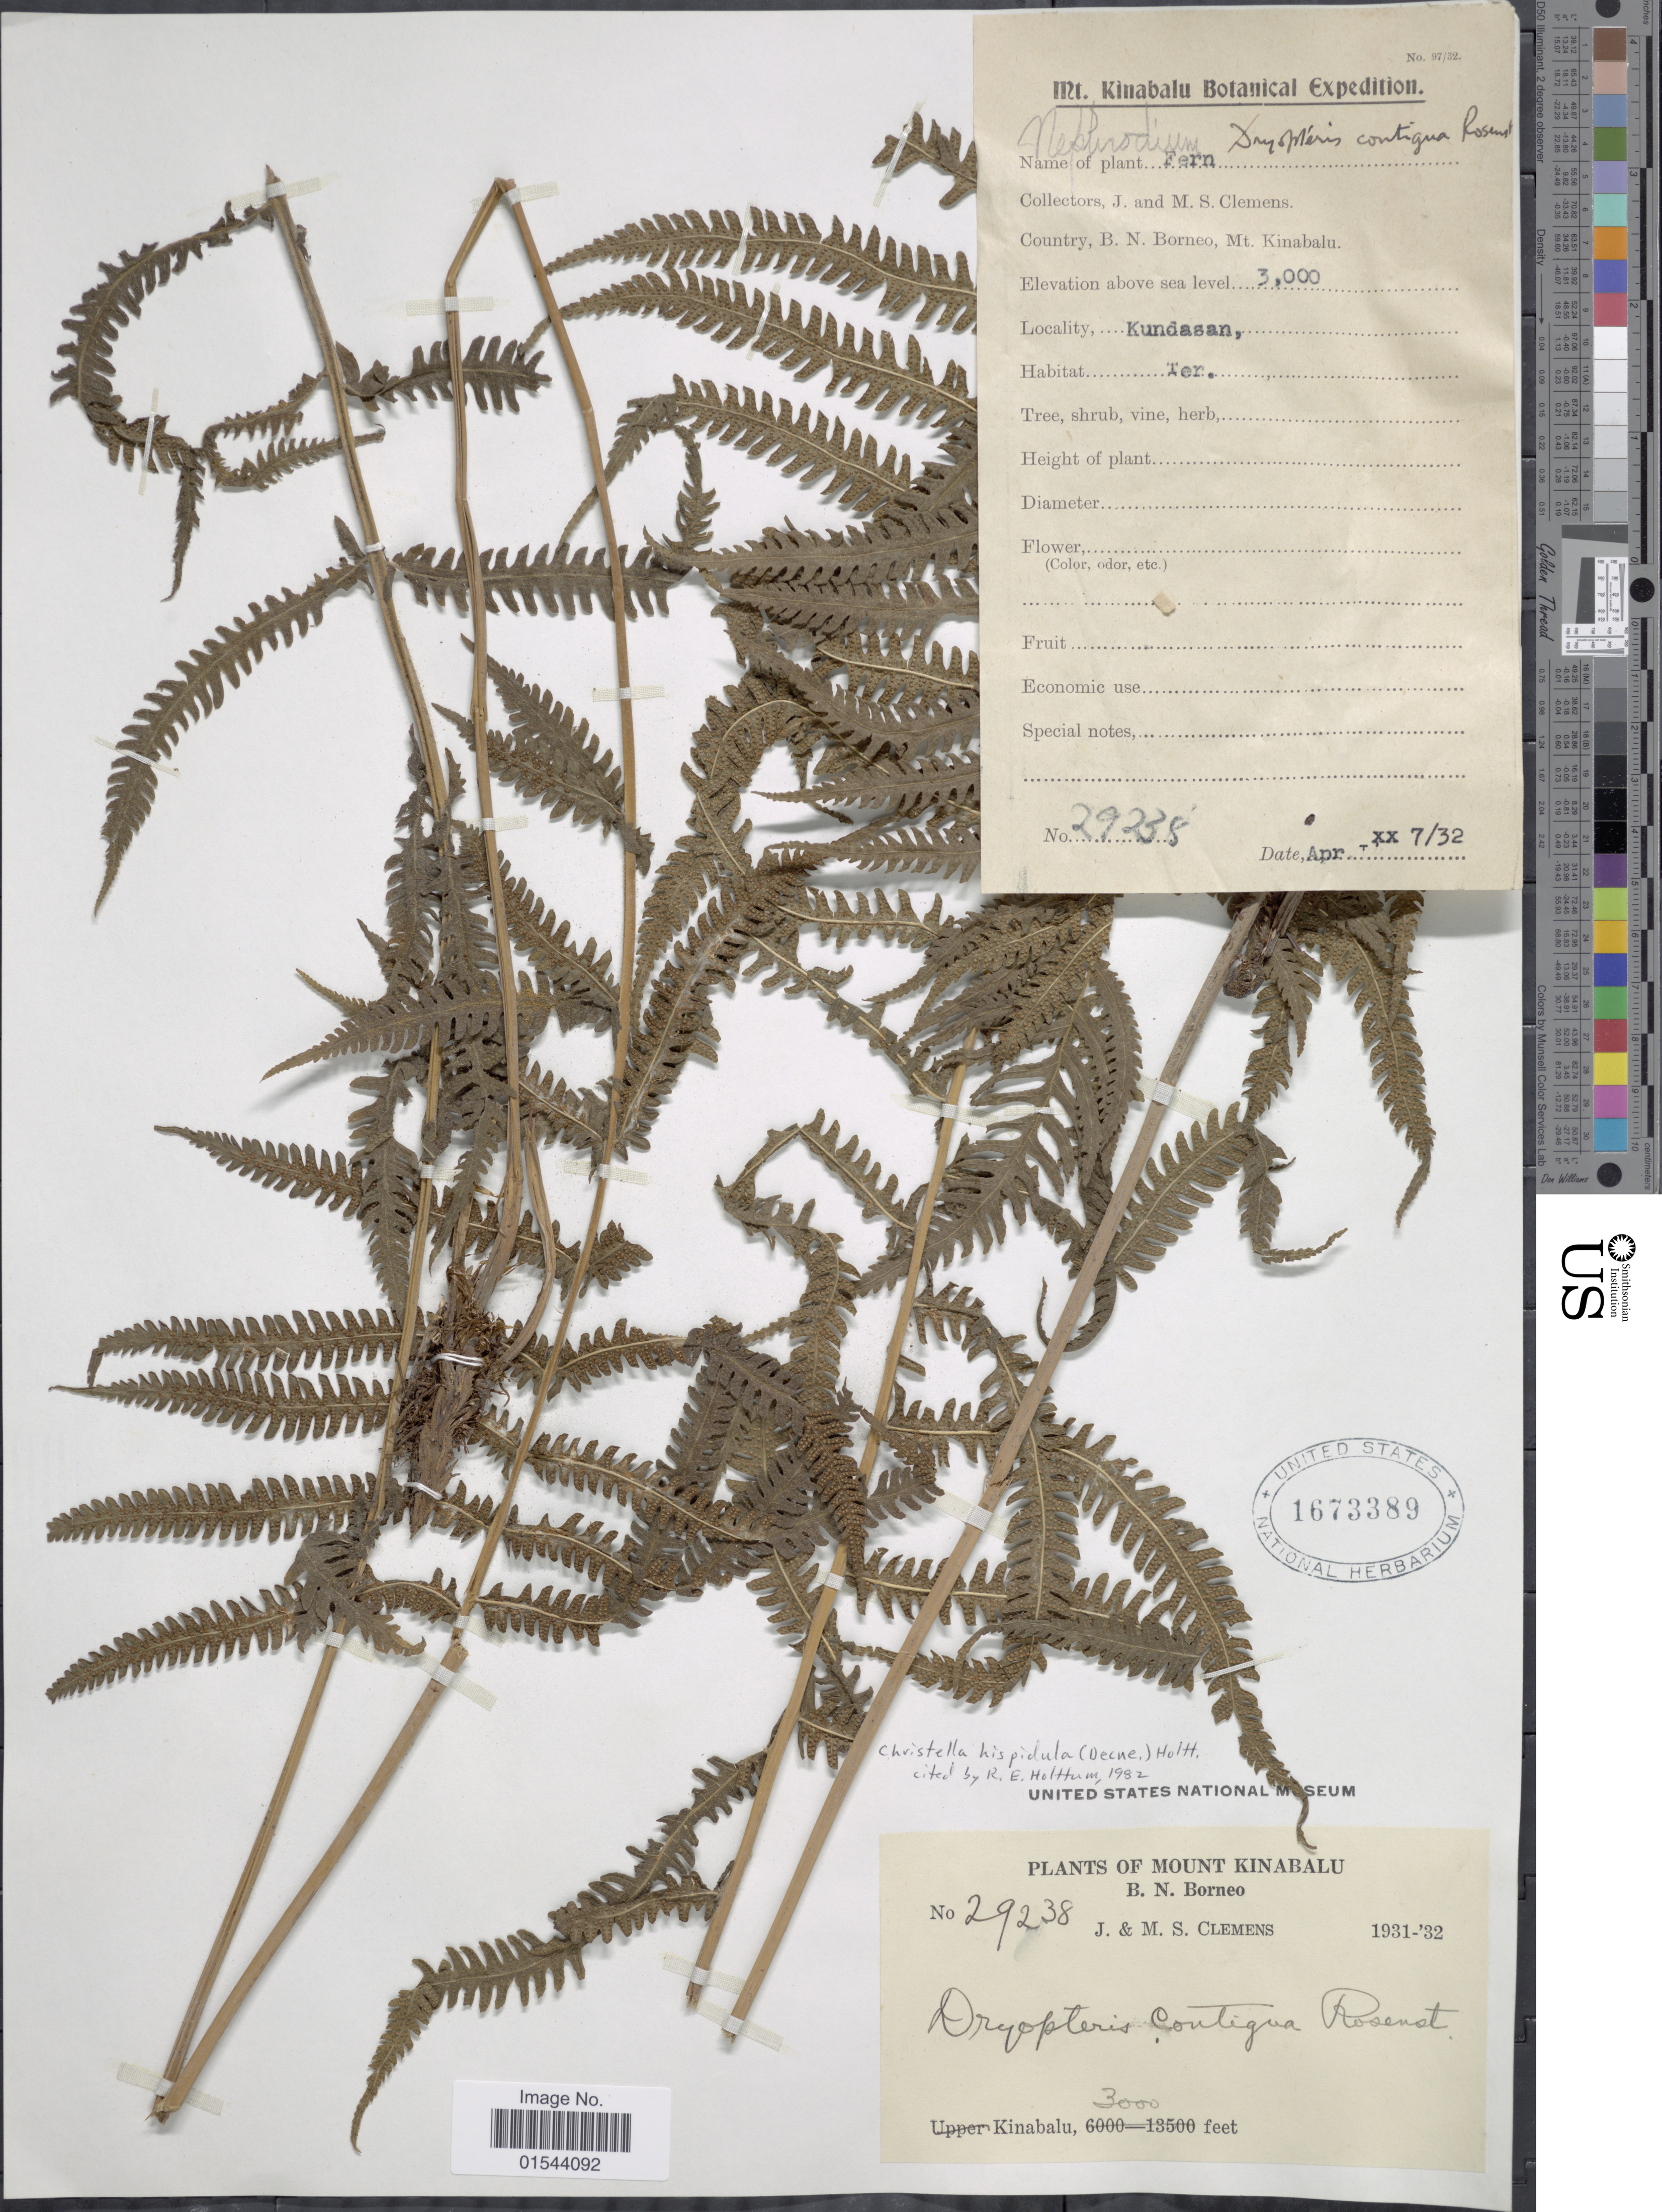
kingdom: Plantae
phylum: Tracheophyta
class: Polypodiopsida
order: Polypodiales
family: Thelypteridaceae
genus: Christella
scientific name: Christella hispidula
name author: (Decne.) Holttum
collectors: J. Clemens & M. S. Clemens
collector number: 29238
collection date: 1931-04-27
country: Malaysia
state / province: Sabah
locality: Mount KInabalu, B.N. Borneo, Kinabalu, Kundasan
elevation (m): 914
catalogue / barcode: US 1673389